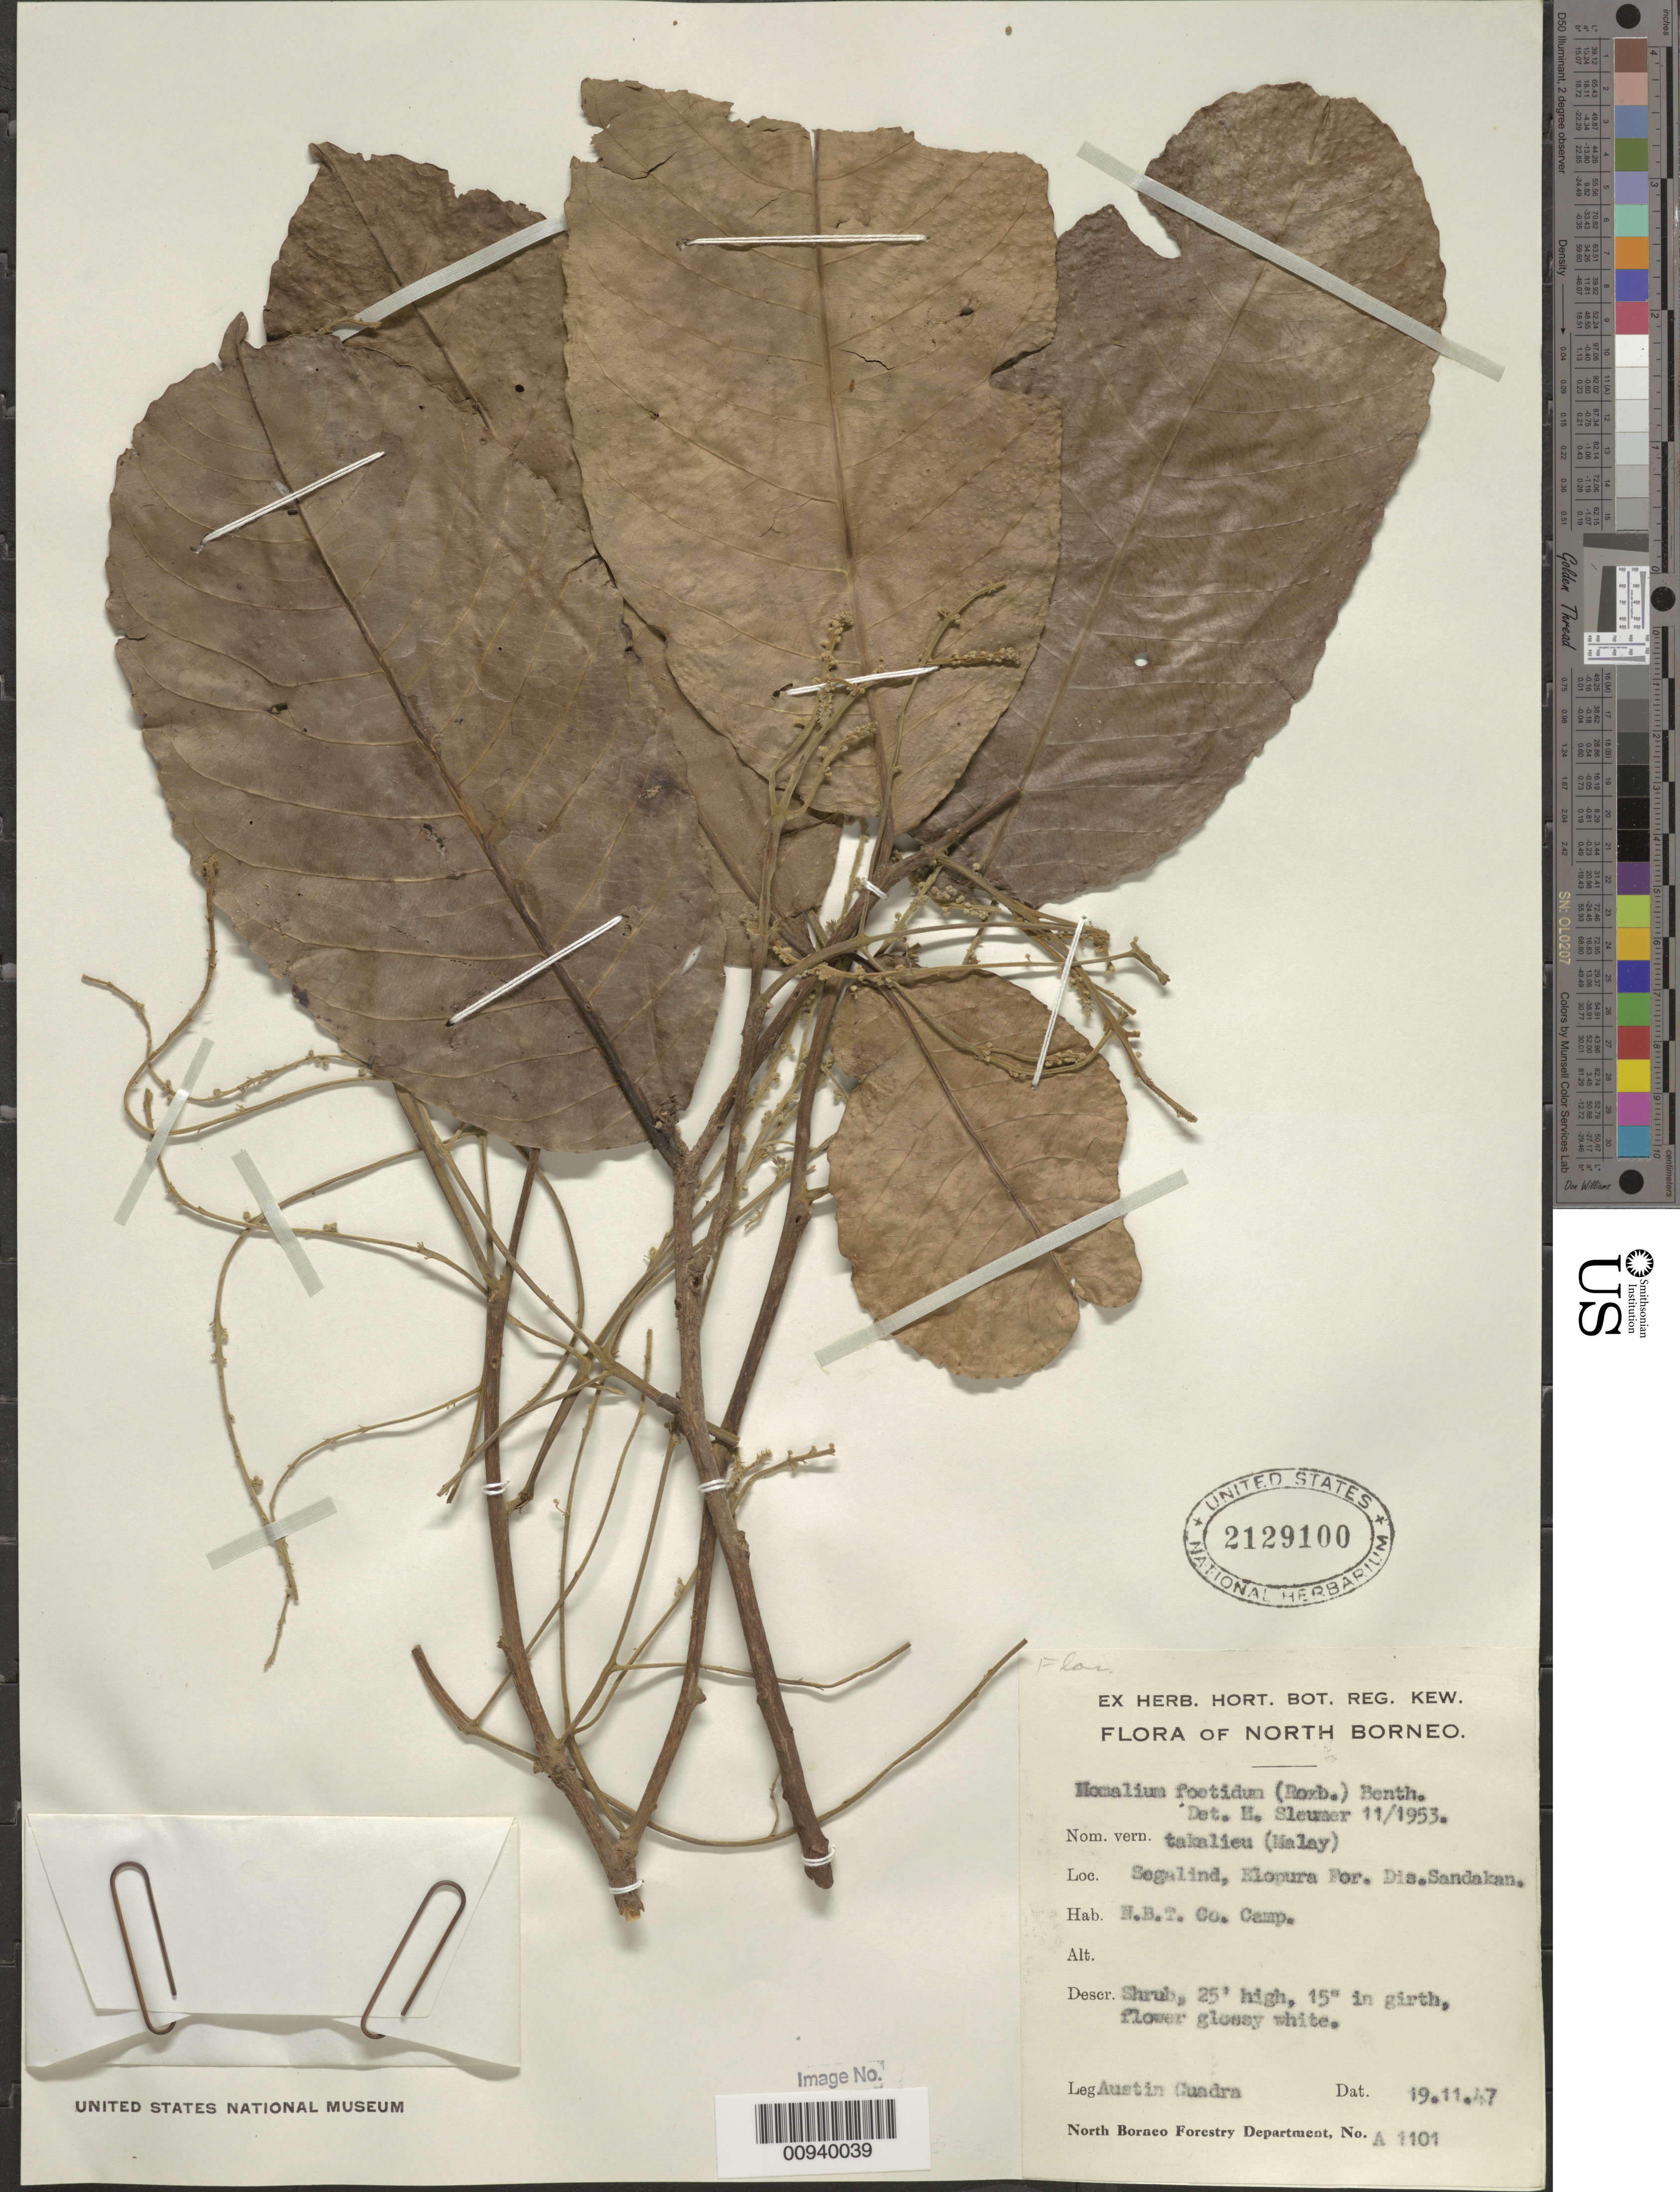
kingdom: Plantae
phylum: Tracheophyta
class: Magnoliopsida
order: Malpighiales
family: Salicaceae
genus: Homalium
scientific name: Homalium foetidum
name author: (Roxb.) Benth.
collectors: A. Cuadra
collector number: A 1101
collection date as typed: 19 Nov 1947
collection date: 1947-11-19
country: Malaysia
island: Borneo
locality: Segalind, Elopura For. Dis. Sandakan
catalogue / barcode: US 2129100